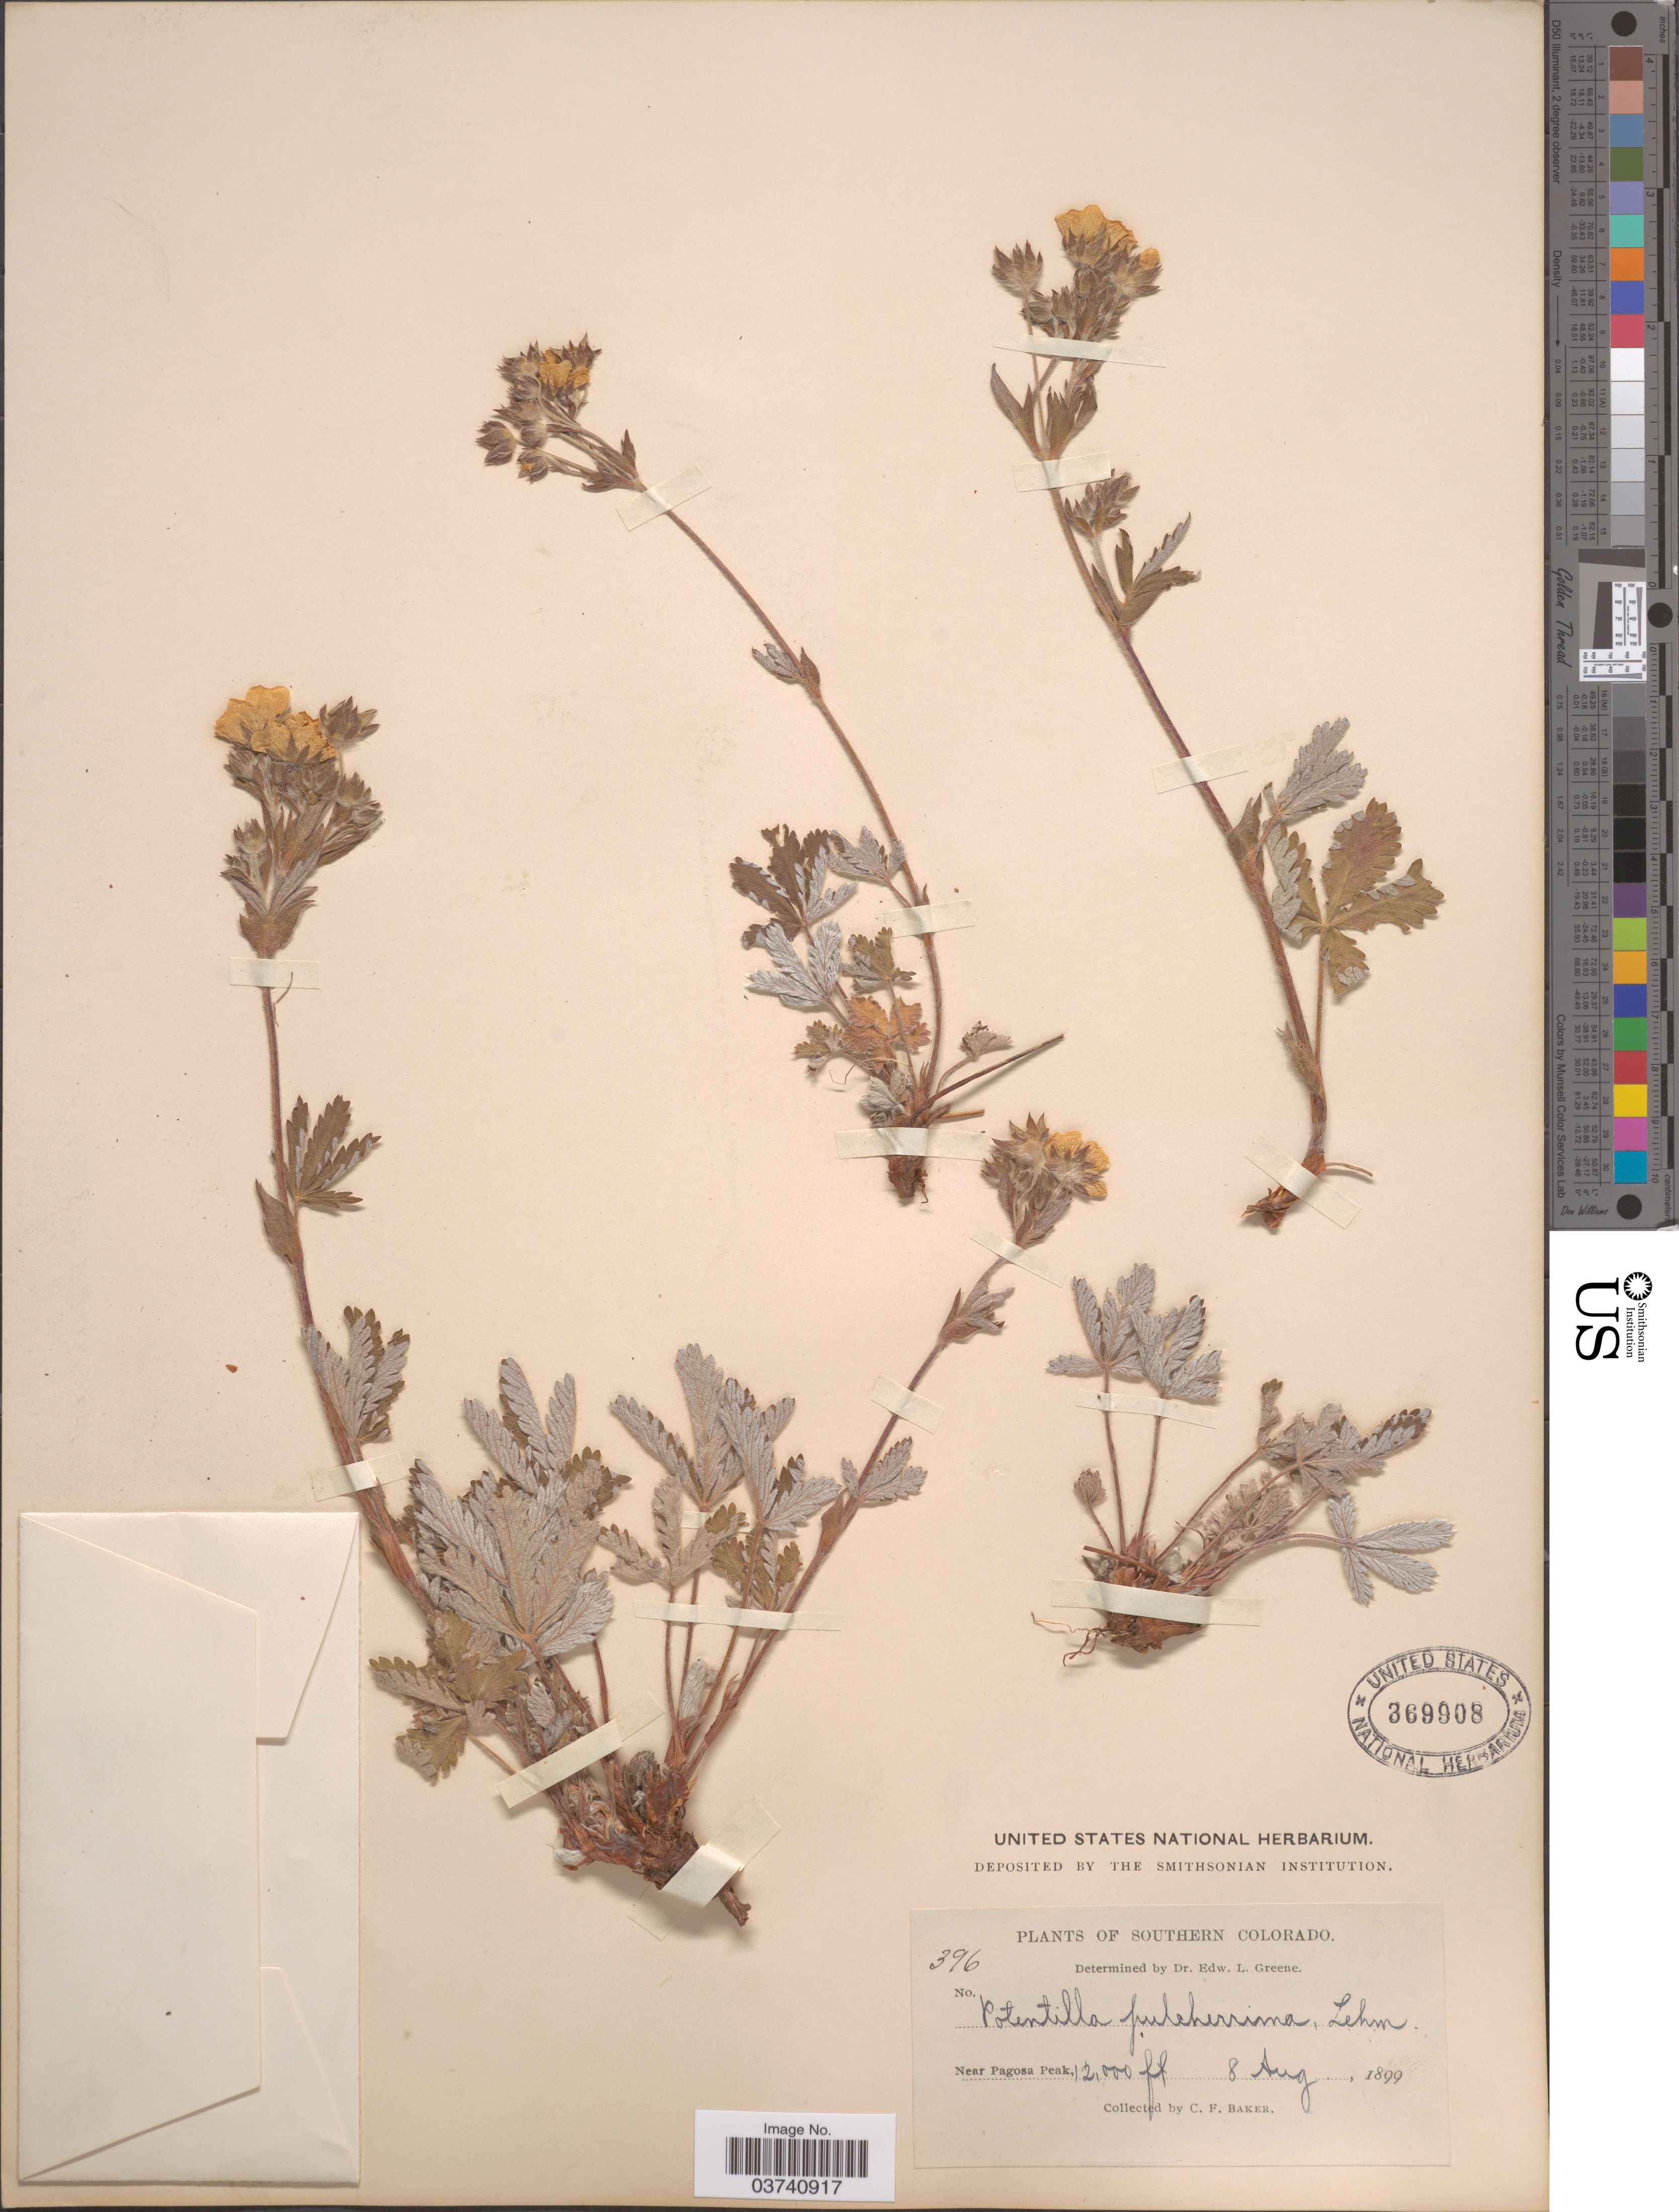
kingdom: Plantae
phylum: Tracheophyta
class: Magnoliopsida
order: Rosales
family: Rosaceae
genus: Potentilla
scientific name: Potentilla pulcherrima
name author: Lehm.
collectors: C. F. Baker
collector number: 396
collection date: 1899-08-08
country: United States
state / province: Colorado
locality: Southern Colorado. Near Pagosa Peak.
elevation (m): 3658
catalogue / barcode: US 369908